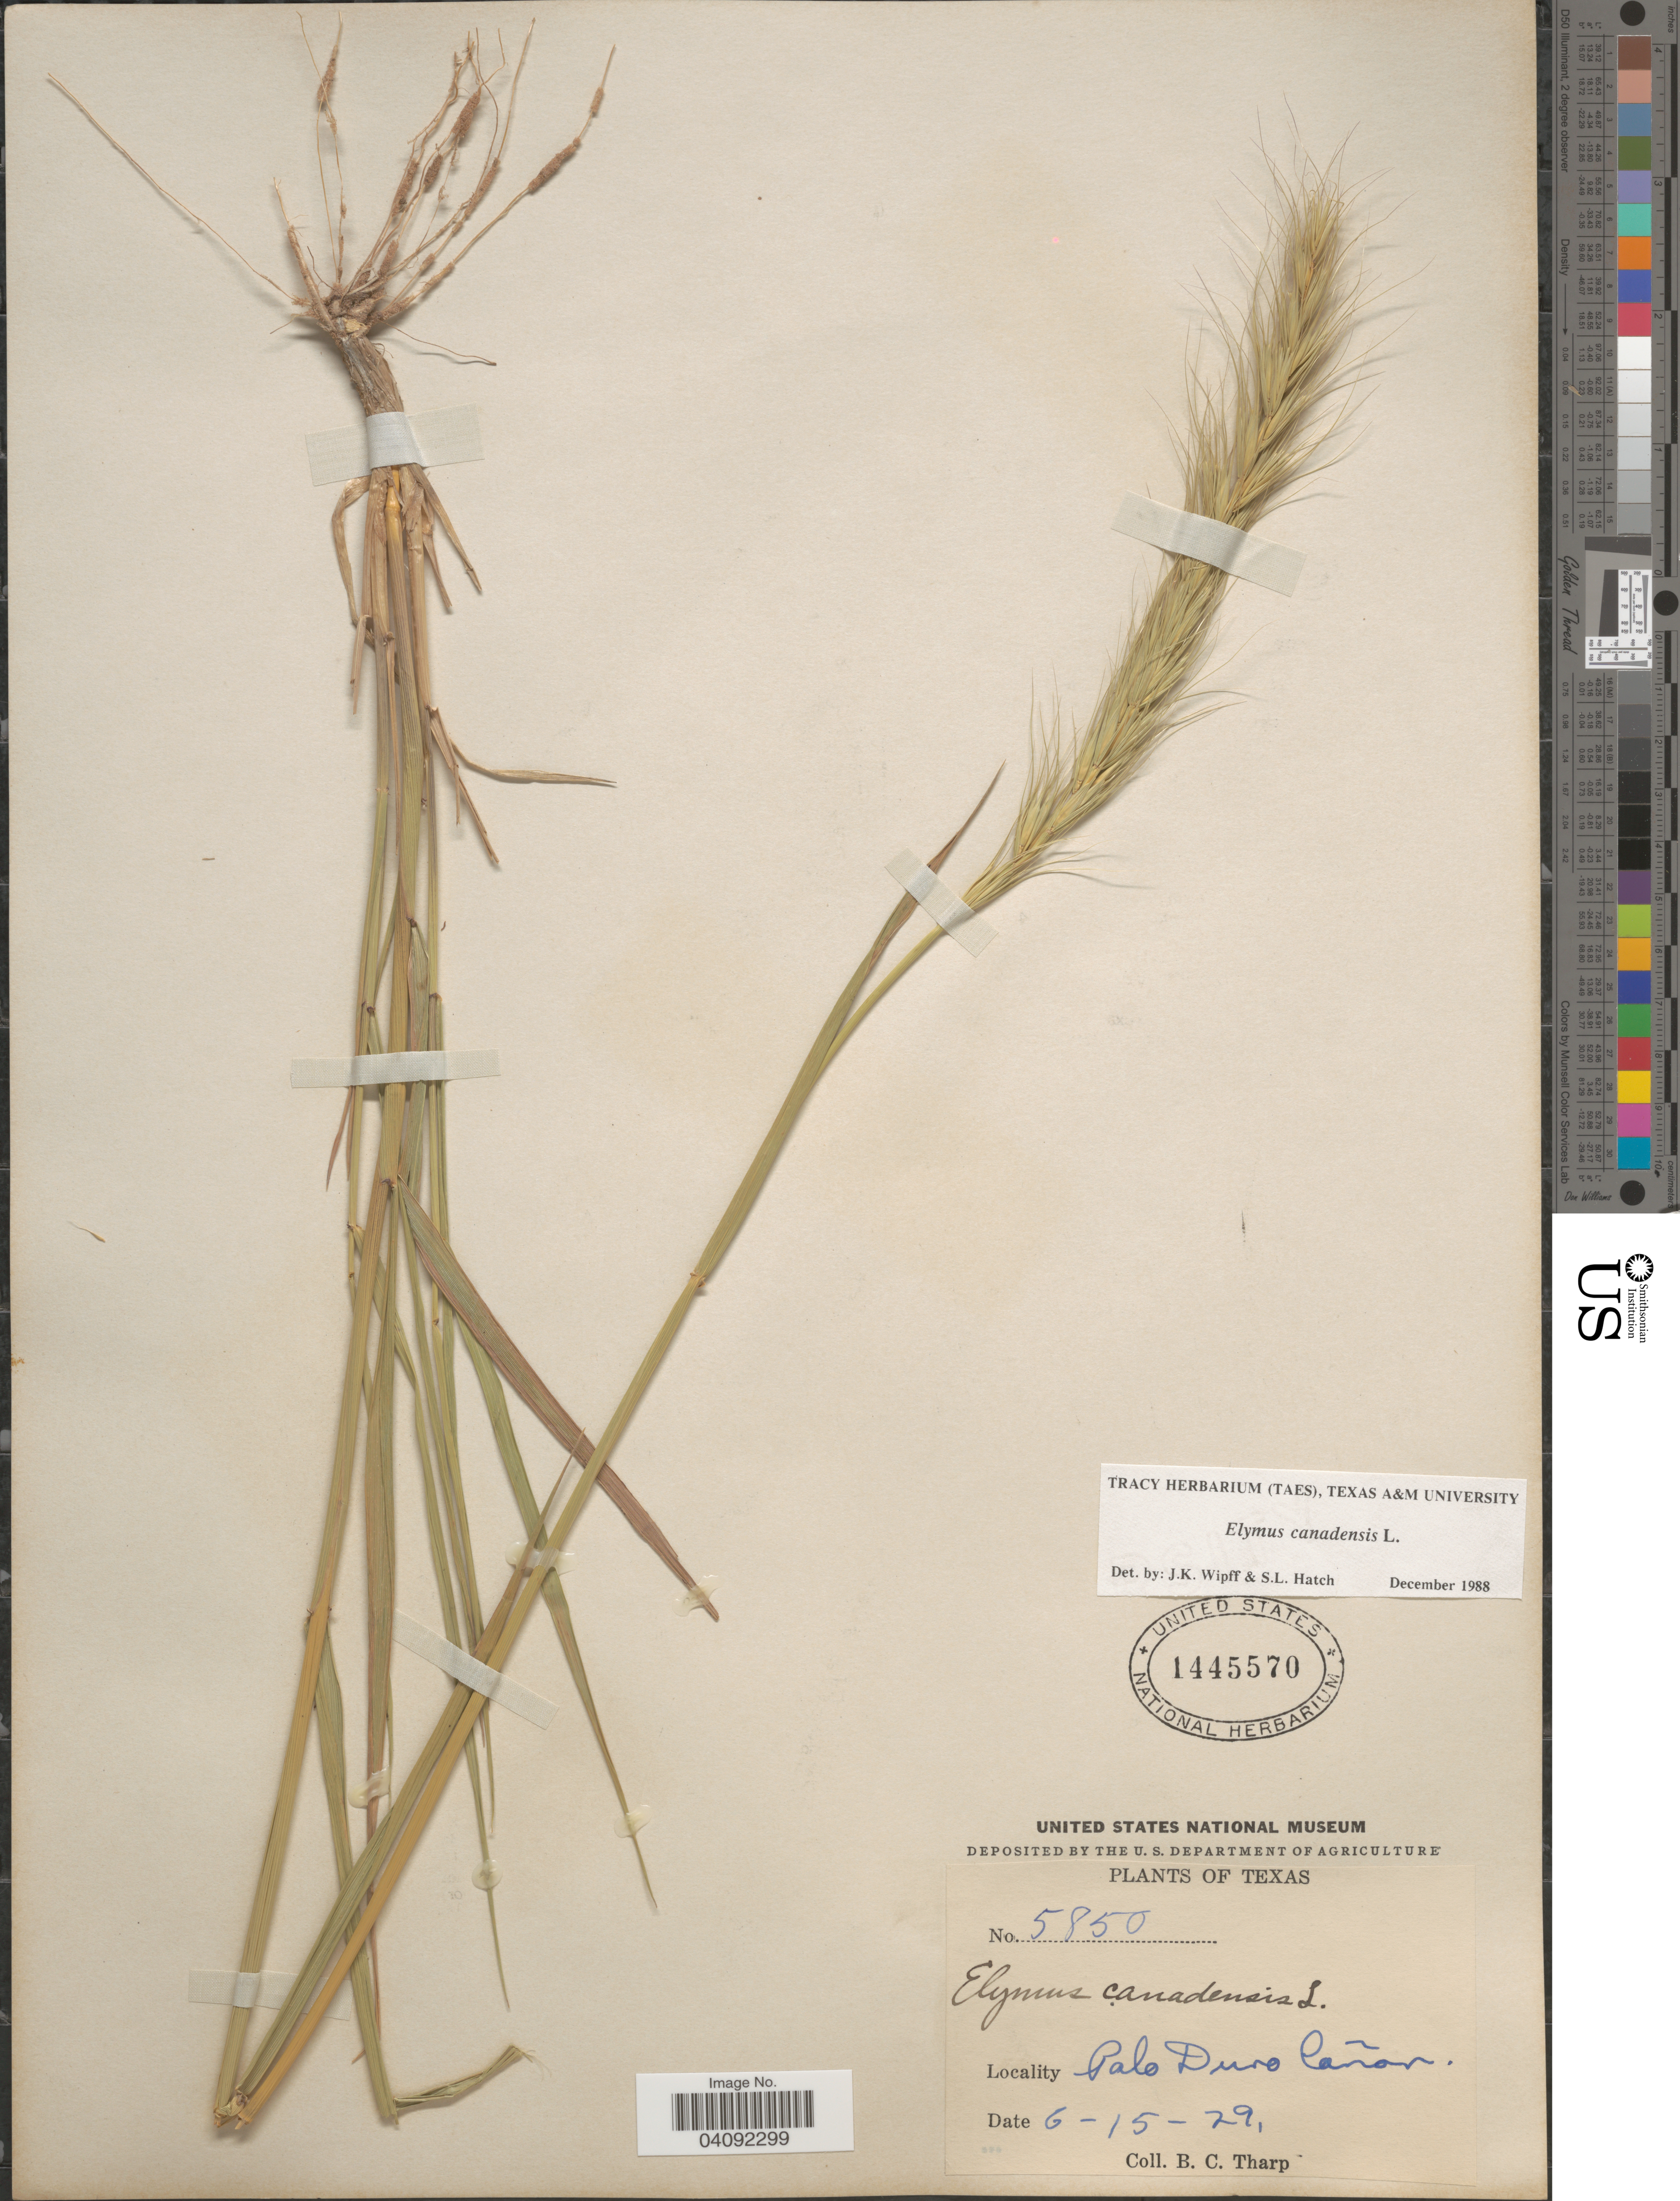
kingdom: Plantae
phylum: Tracheophyta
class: Liliopsida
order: Poales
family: Poaceae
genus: Elymus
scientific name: Elymus elymoides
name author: (Raf.) Swezey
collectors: B. C. Tharp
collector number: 5850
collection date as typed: Transcribed d/m/y: 15/6/29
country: United States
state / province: Texas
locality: Palo Duro Cañon.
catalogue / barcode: US 1445570